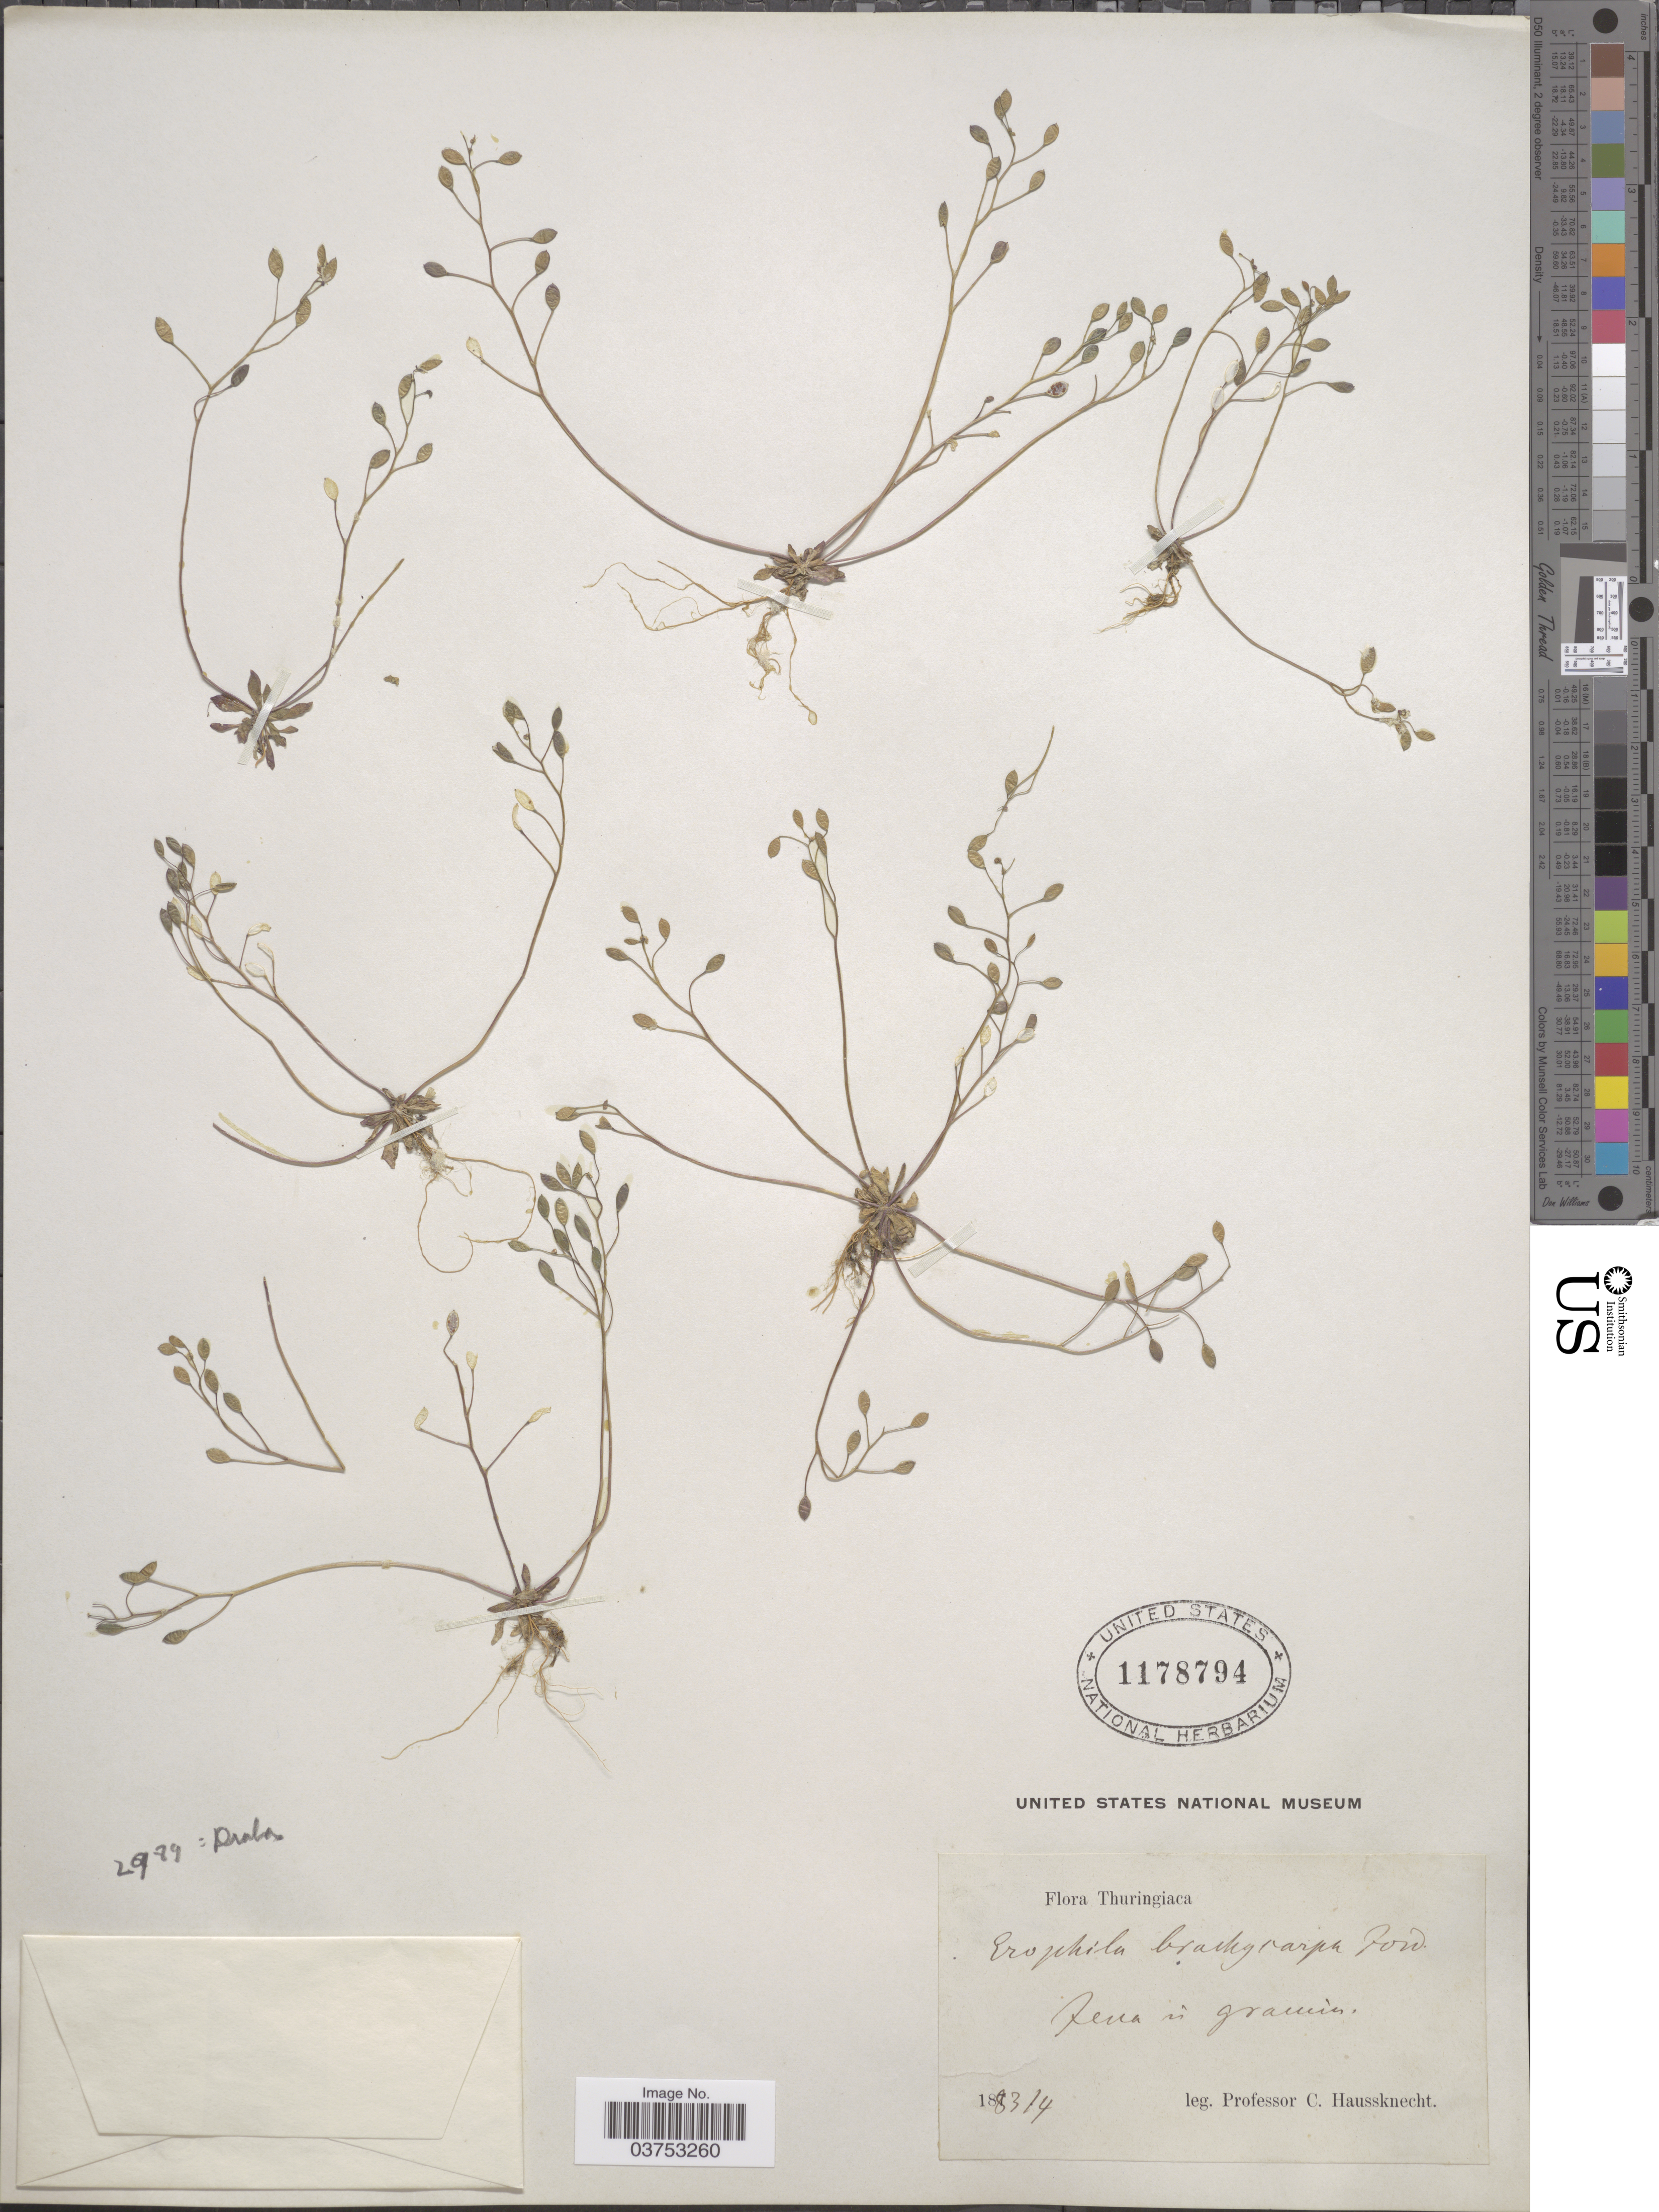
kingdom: Plantae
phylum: Tracheophyta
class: Magnoliopsida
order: Brassicales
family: Brassicaceae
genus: Draba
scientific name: Draba brachycarpa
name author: (Nutt.) Torr. & A. Gray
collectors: C. Haussknecht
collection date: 1883/1884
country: Germany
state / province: Thuringia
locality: Thuringiaca. Fena u gramis. [interpreted]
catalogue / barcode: US 1178794